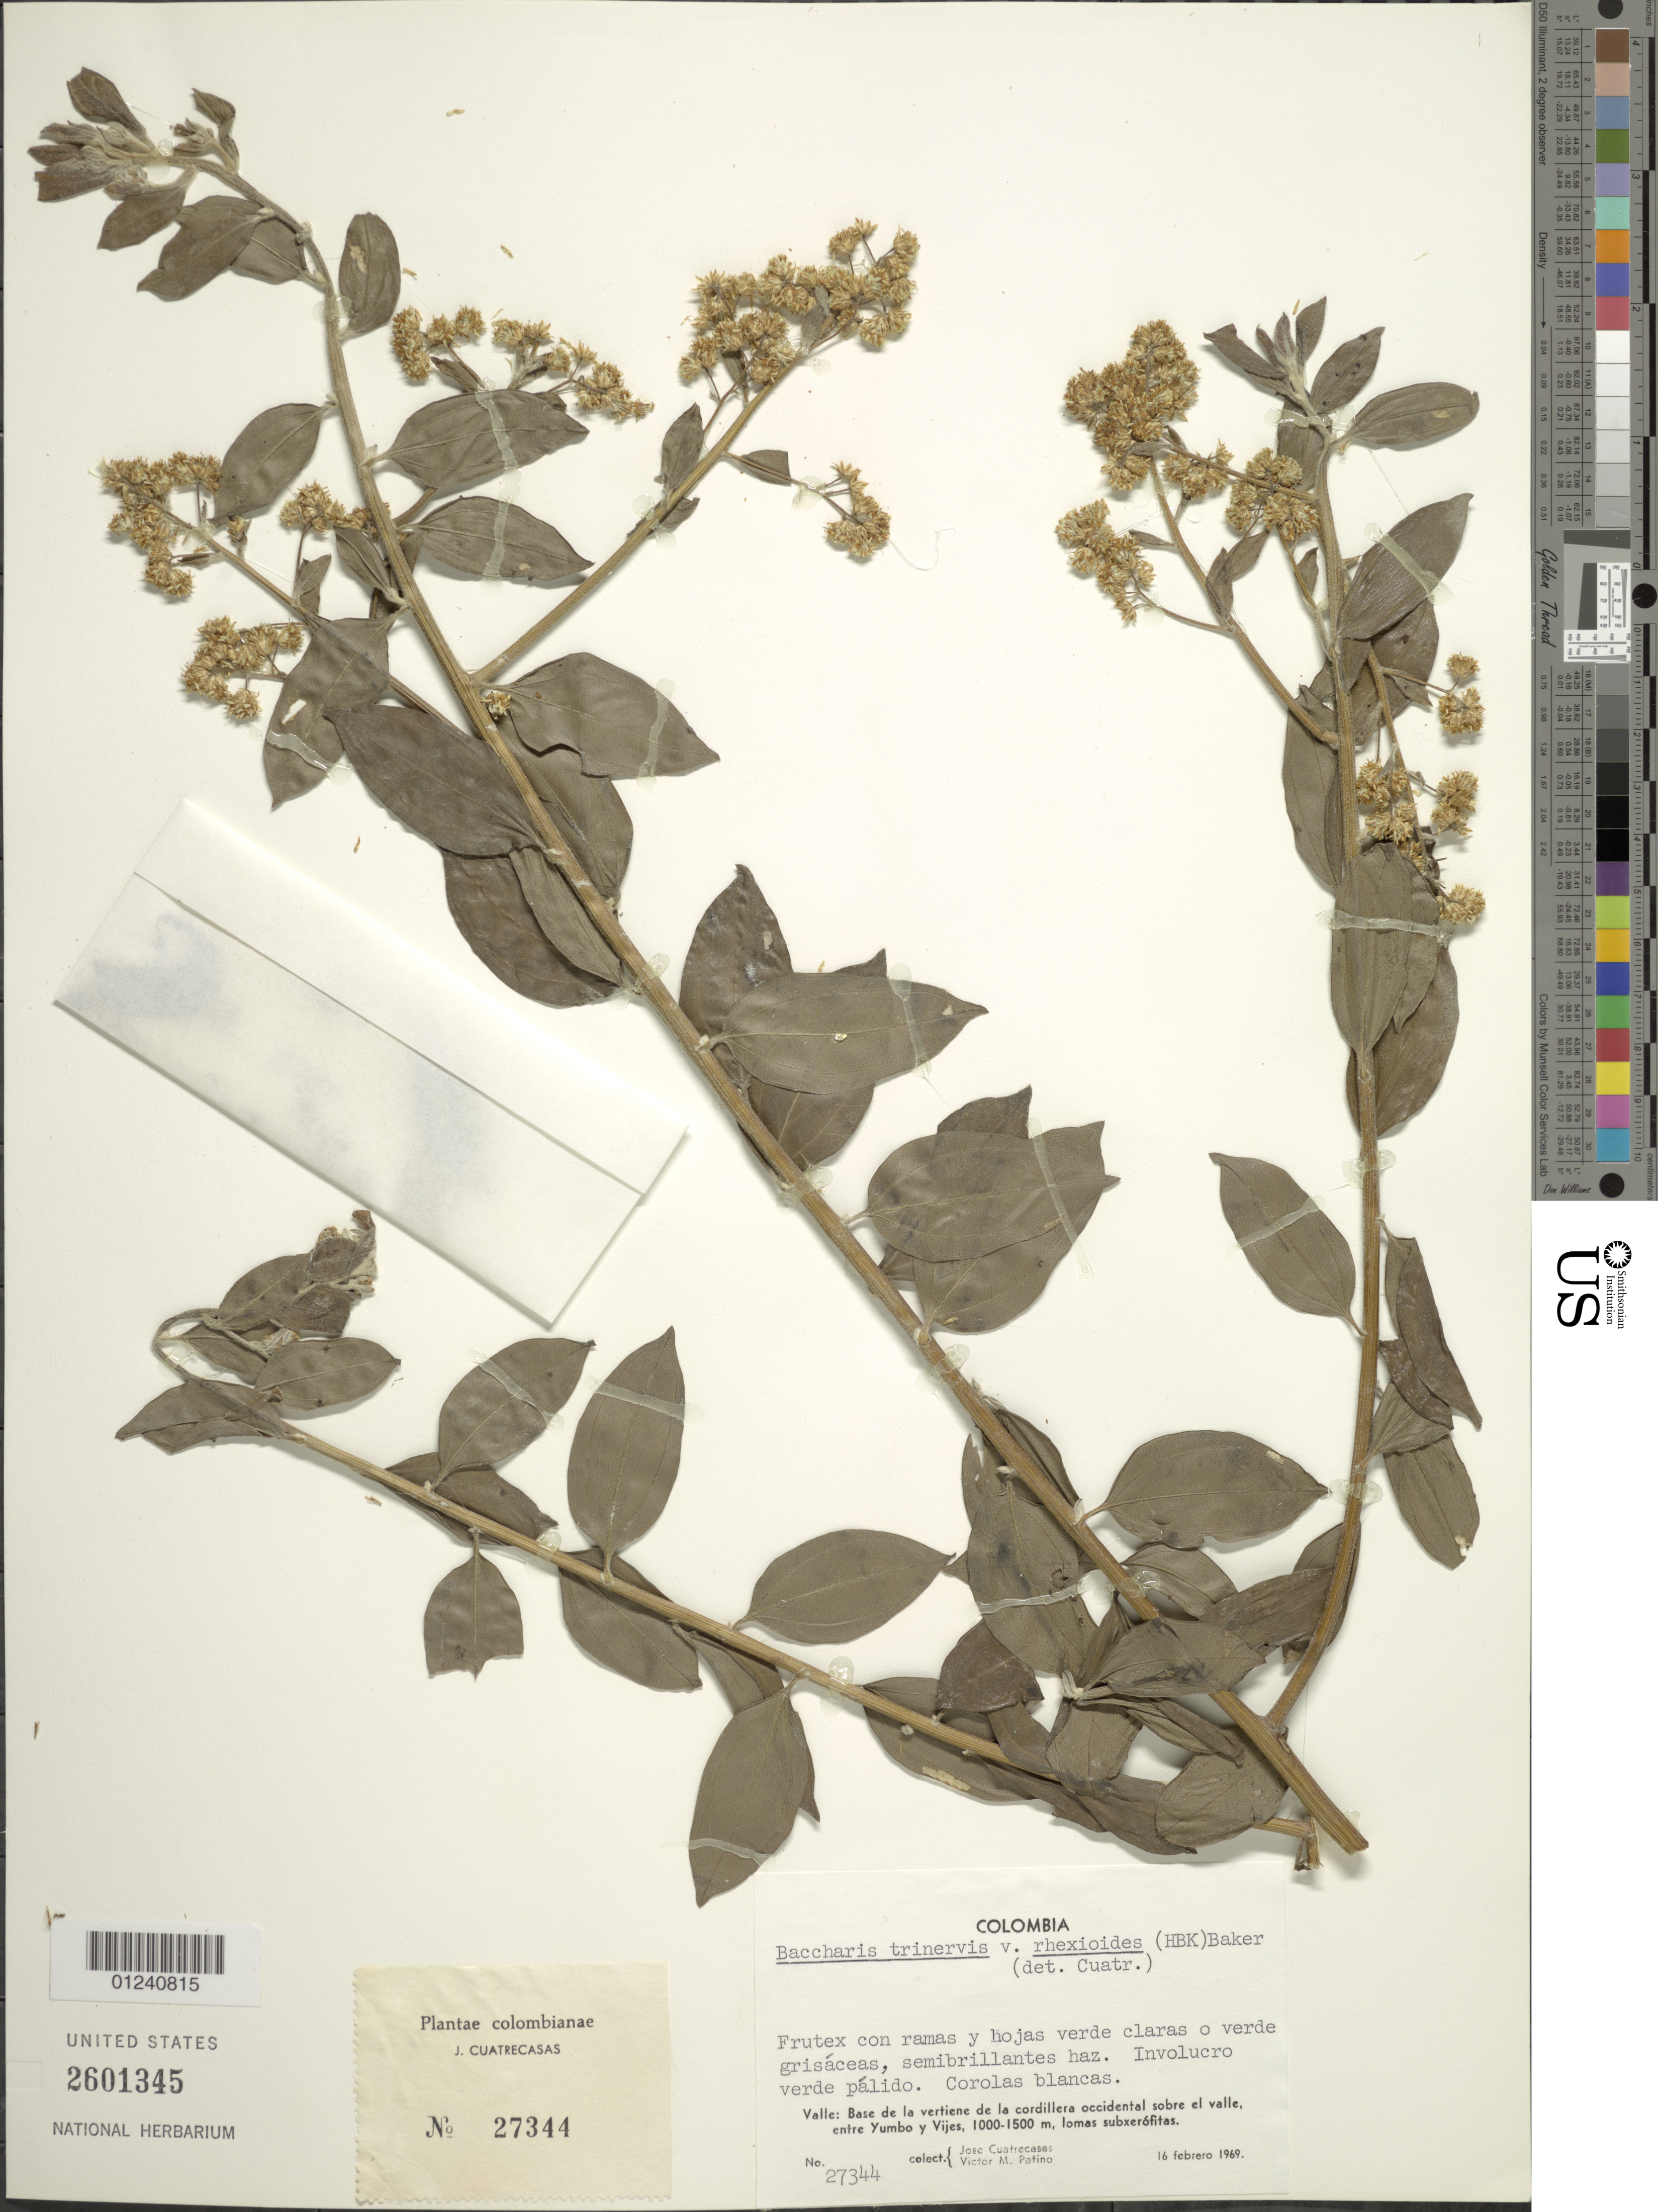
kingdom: Plantae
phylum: Tracheophyta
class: Magnoliopsida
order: Asterales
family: Asteraceae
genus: Baccharis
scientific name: Baccharis trinervis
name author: (Lam.) Pers.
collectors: J. Cuatrecasas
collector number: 27344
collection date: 1969-02-16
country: Colombia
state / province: Valle del Cauca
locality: Base de la vertiene de la cordillera occidental sobre el valle, entre Yumbo y Vijes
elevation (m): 1000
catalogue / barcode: US 2601345